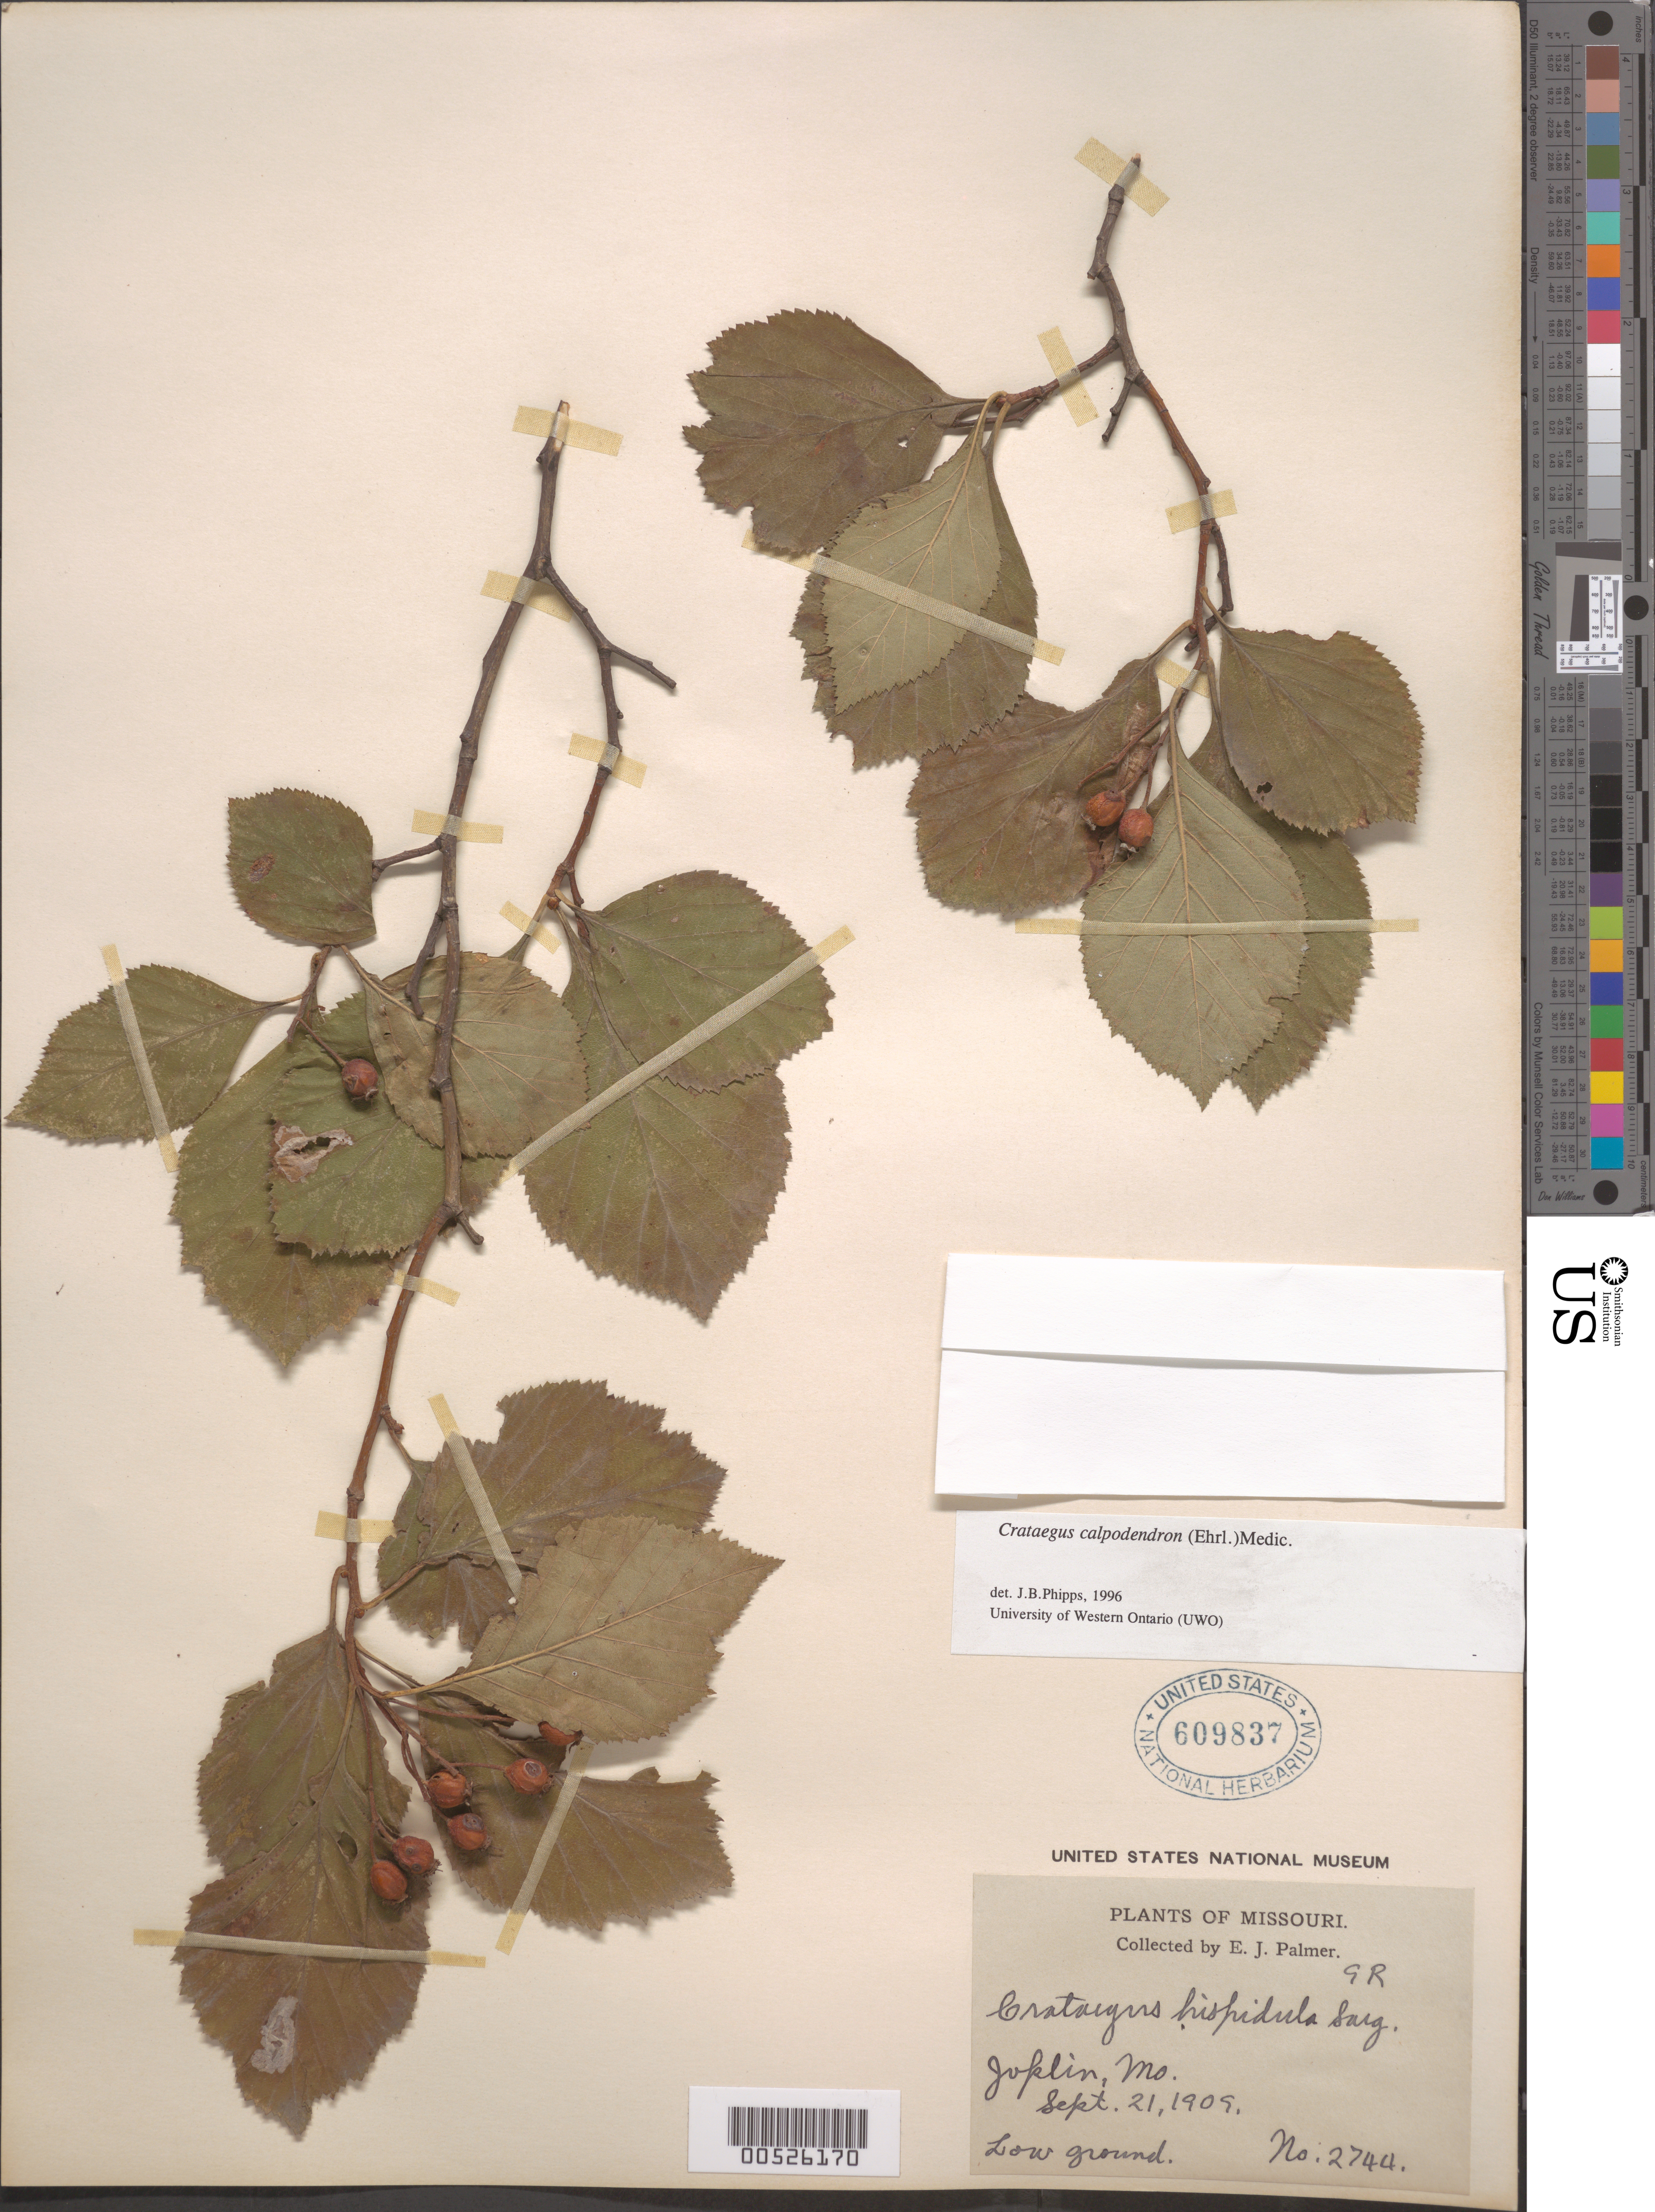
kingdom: Plantae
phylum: Tracheophyta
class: Magnoliopsida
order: Rosales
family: Rosaceae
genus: Crataegus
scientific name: Crataegus calpodendron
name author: (Ehrh.) Medik.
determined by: Phipps, James B., (UWO), University of Western Ontario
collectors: E. J. Palmer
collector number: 2744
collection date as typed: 21 Sep 1909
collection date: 1909-09-21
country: United States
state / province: Missouri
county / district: Jasper / Newton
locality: Joplin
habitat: Low ground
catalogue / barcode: US 609837